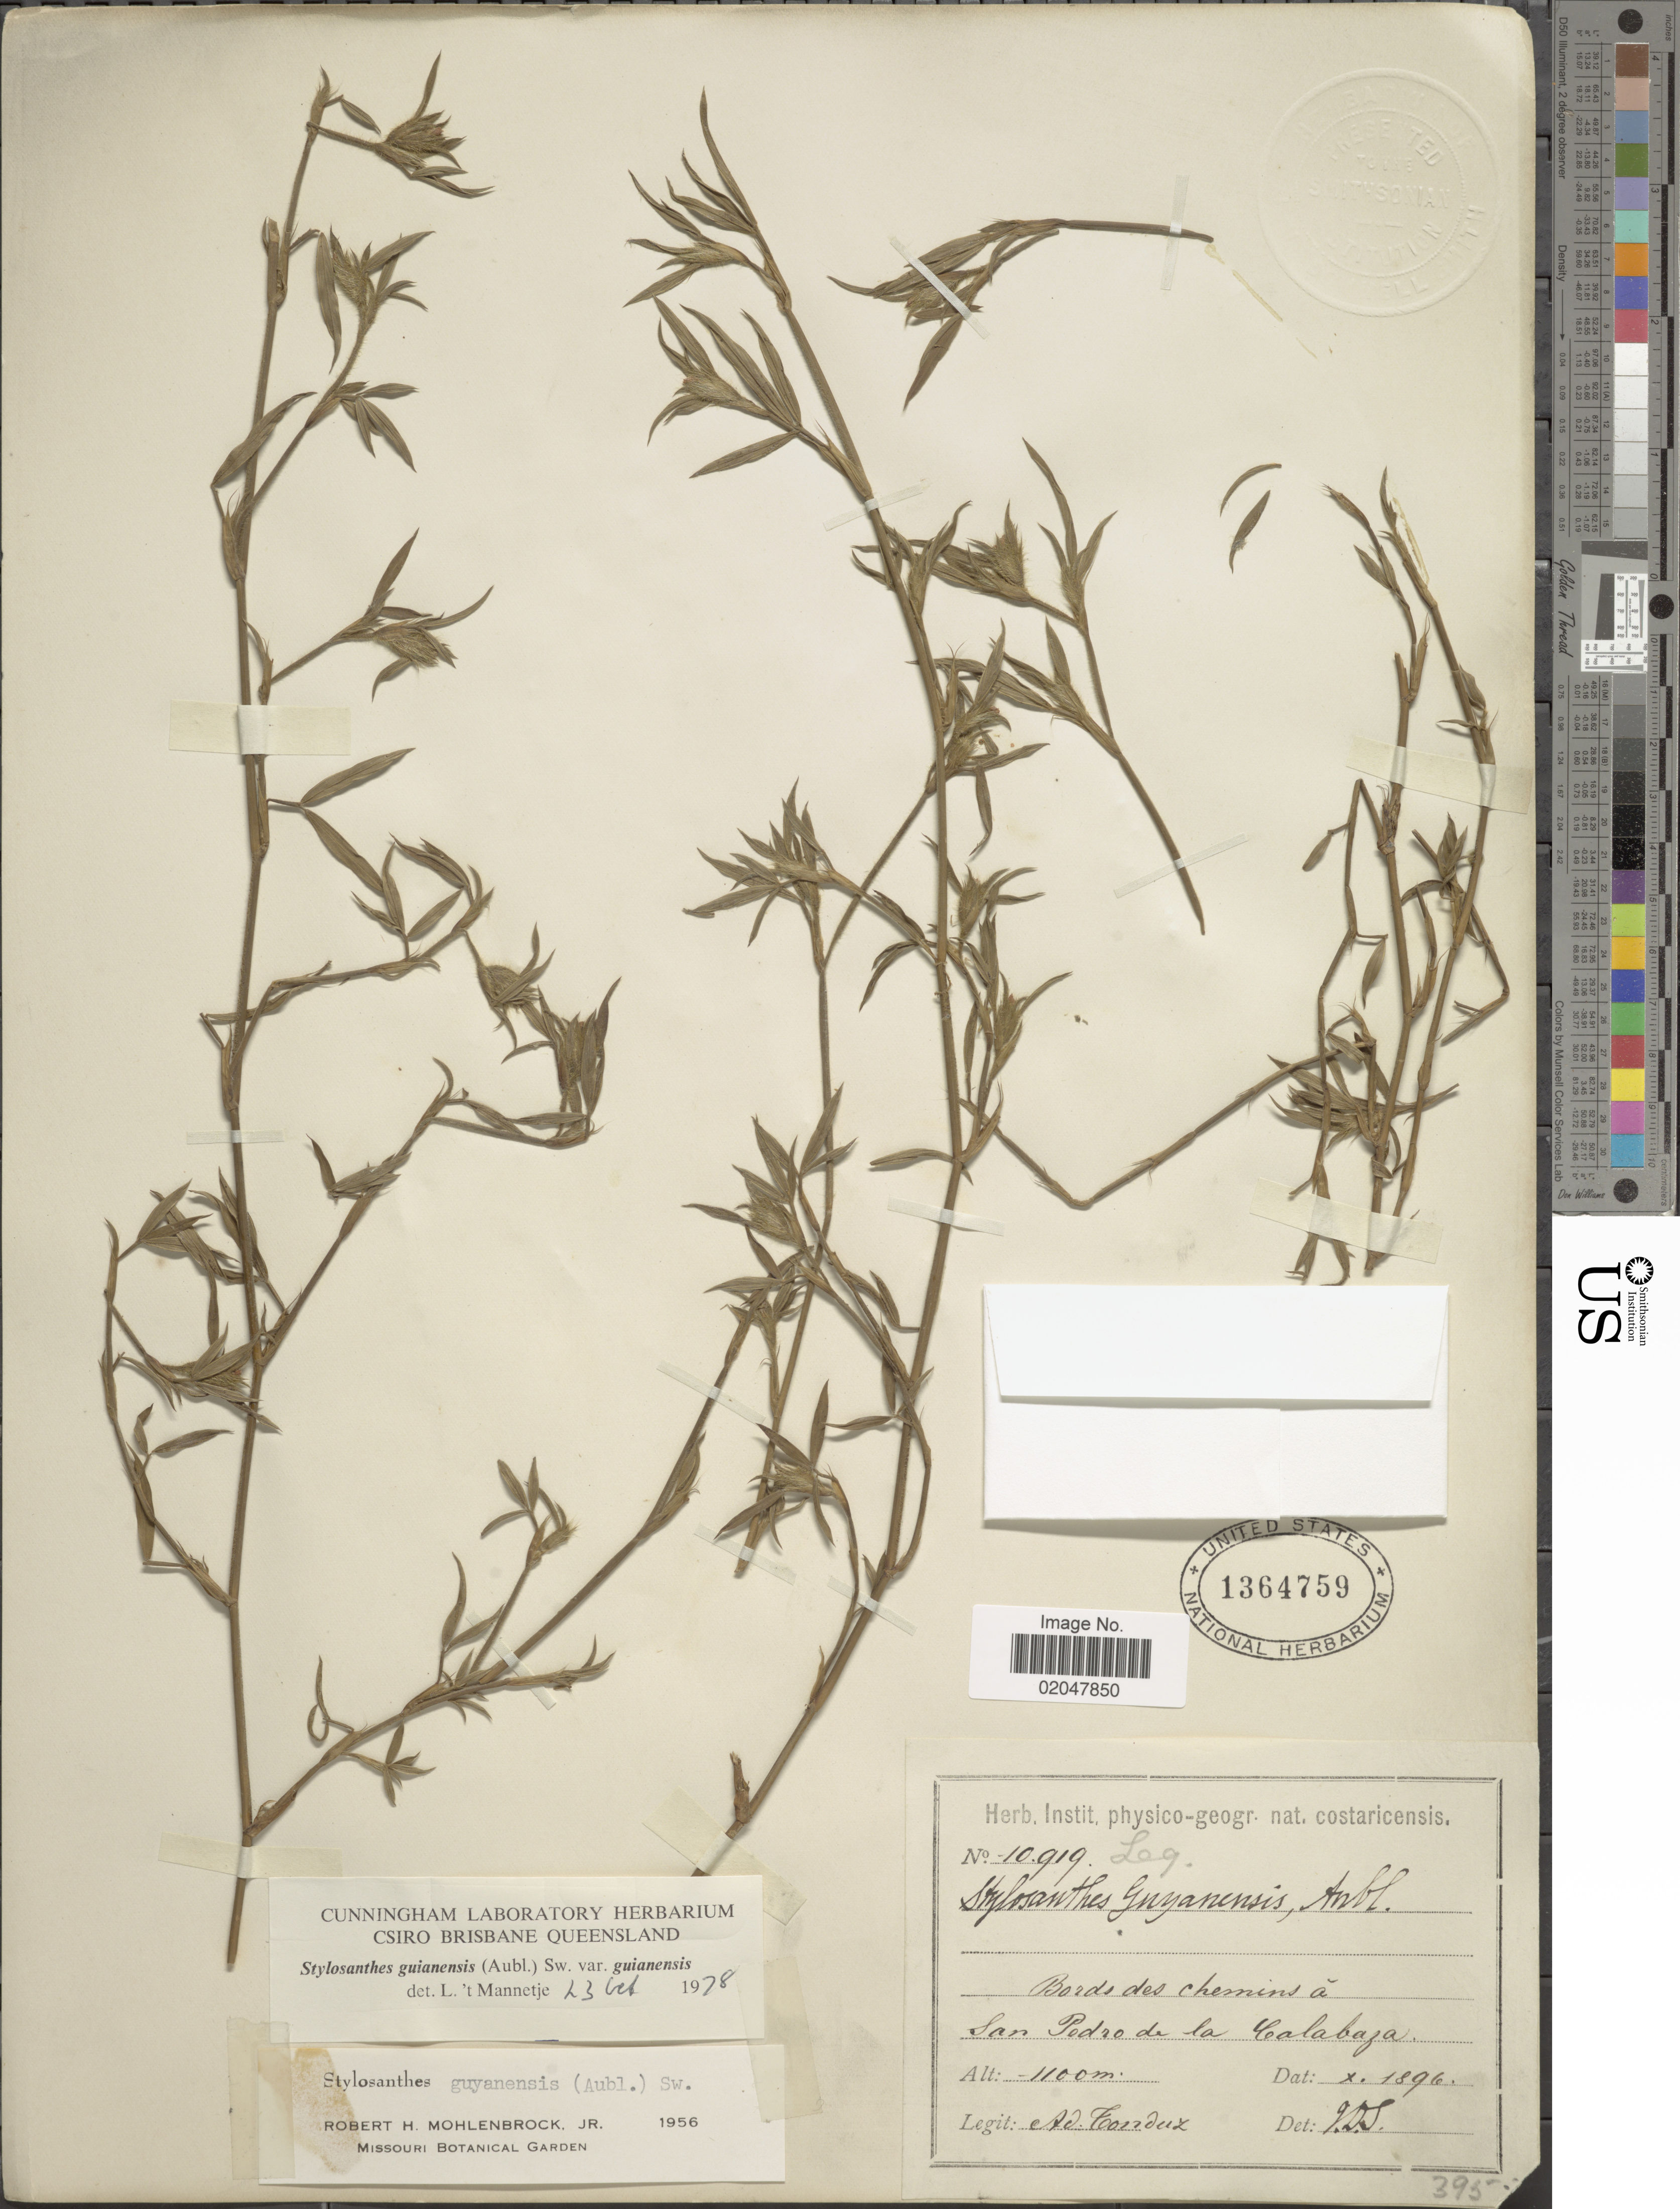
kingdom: Plantae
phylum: Tracheophyta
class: Magnoliopsida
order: Fabales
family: Fabaceae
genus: Stylosanthes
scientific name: Stylosanthes guianensis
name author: (Aubl.) Sw.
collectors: A. Tonduz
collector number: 10919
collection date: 1896-10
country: Costa Rica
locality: Bords des chemins a San Pedro de la Calabaza.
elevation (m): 1100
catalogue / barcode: US 1364759